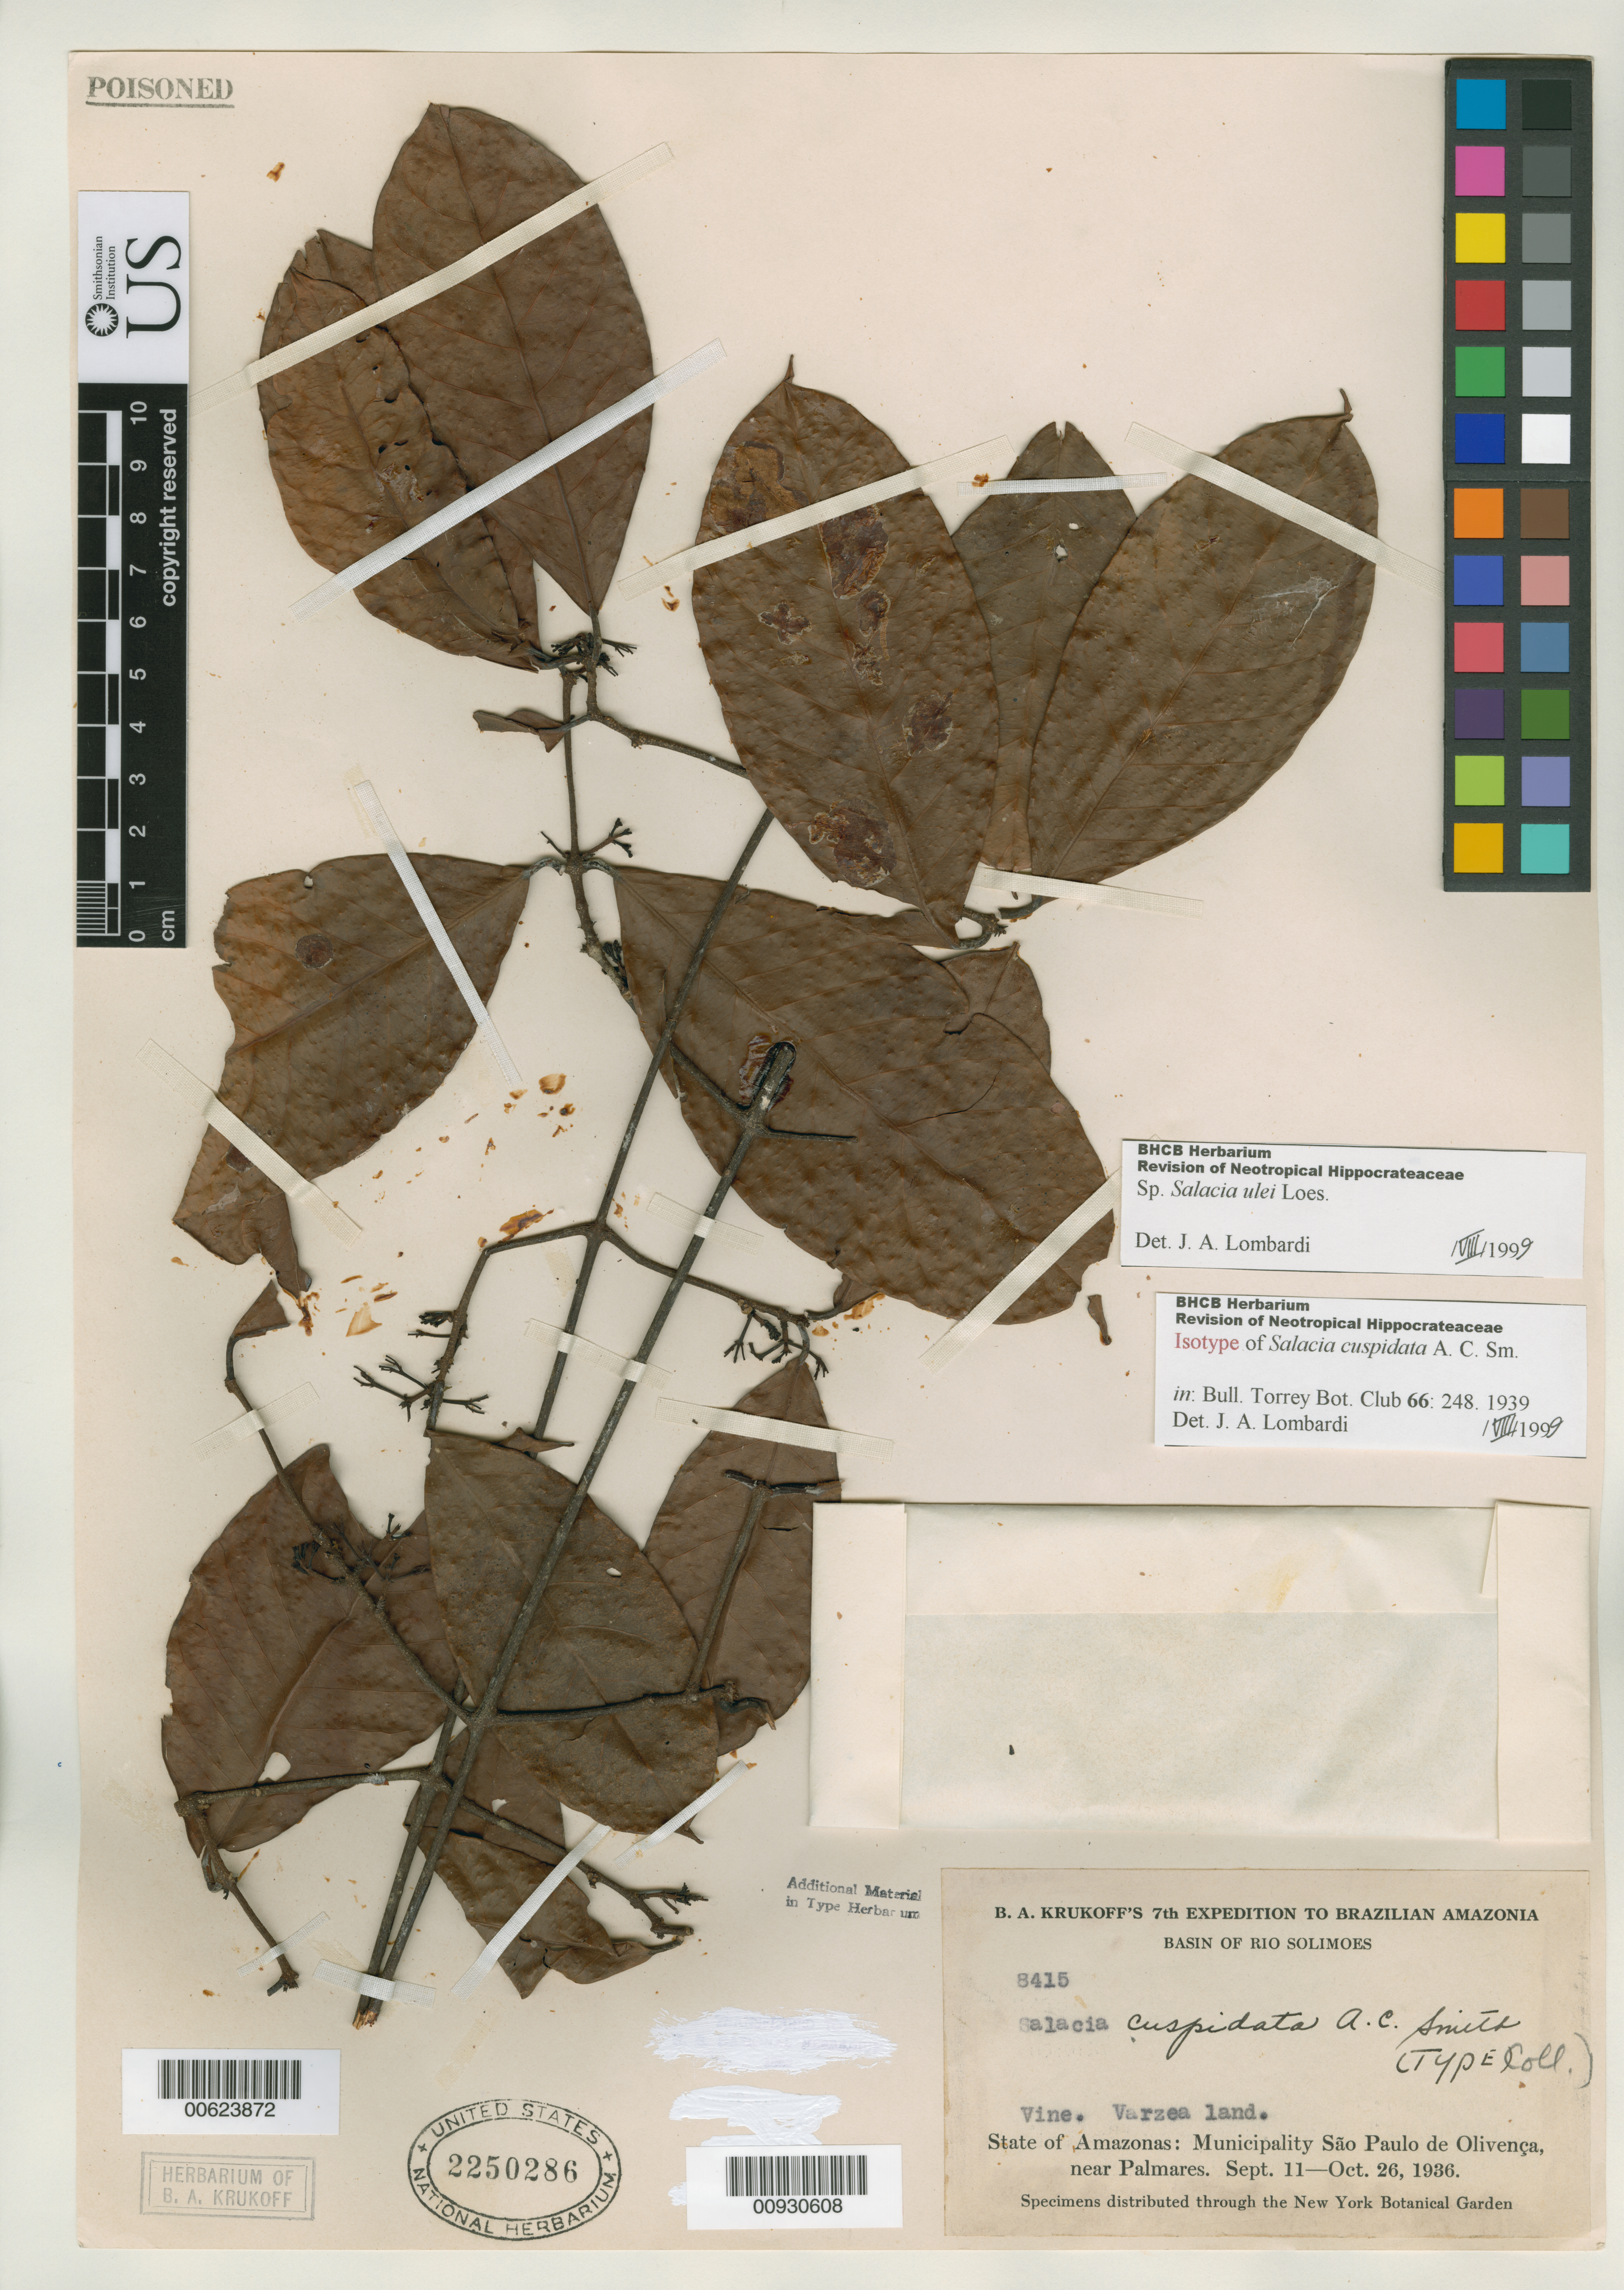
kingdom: Plantae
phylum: Tracheophyta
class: Magnoliopsida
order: Celastrales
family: Celastraceae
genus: Salacia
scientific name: Salacia cuspidata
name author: A.C. Sm.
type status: Isotype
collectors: B. A. Krukoff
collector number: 8415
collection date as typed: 11 Sep 1936 to 26 Oct 1936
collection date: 1936-09-11/1936-10-26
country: Brazil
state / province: Amazonas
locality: São Paolo de Olivença, near Palmares.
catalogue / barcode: US 2250286